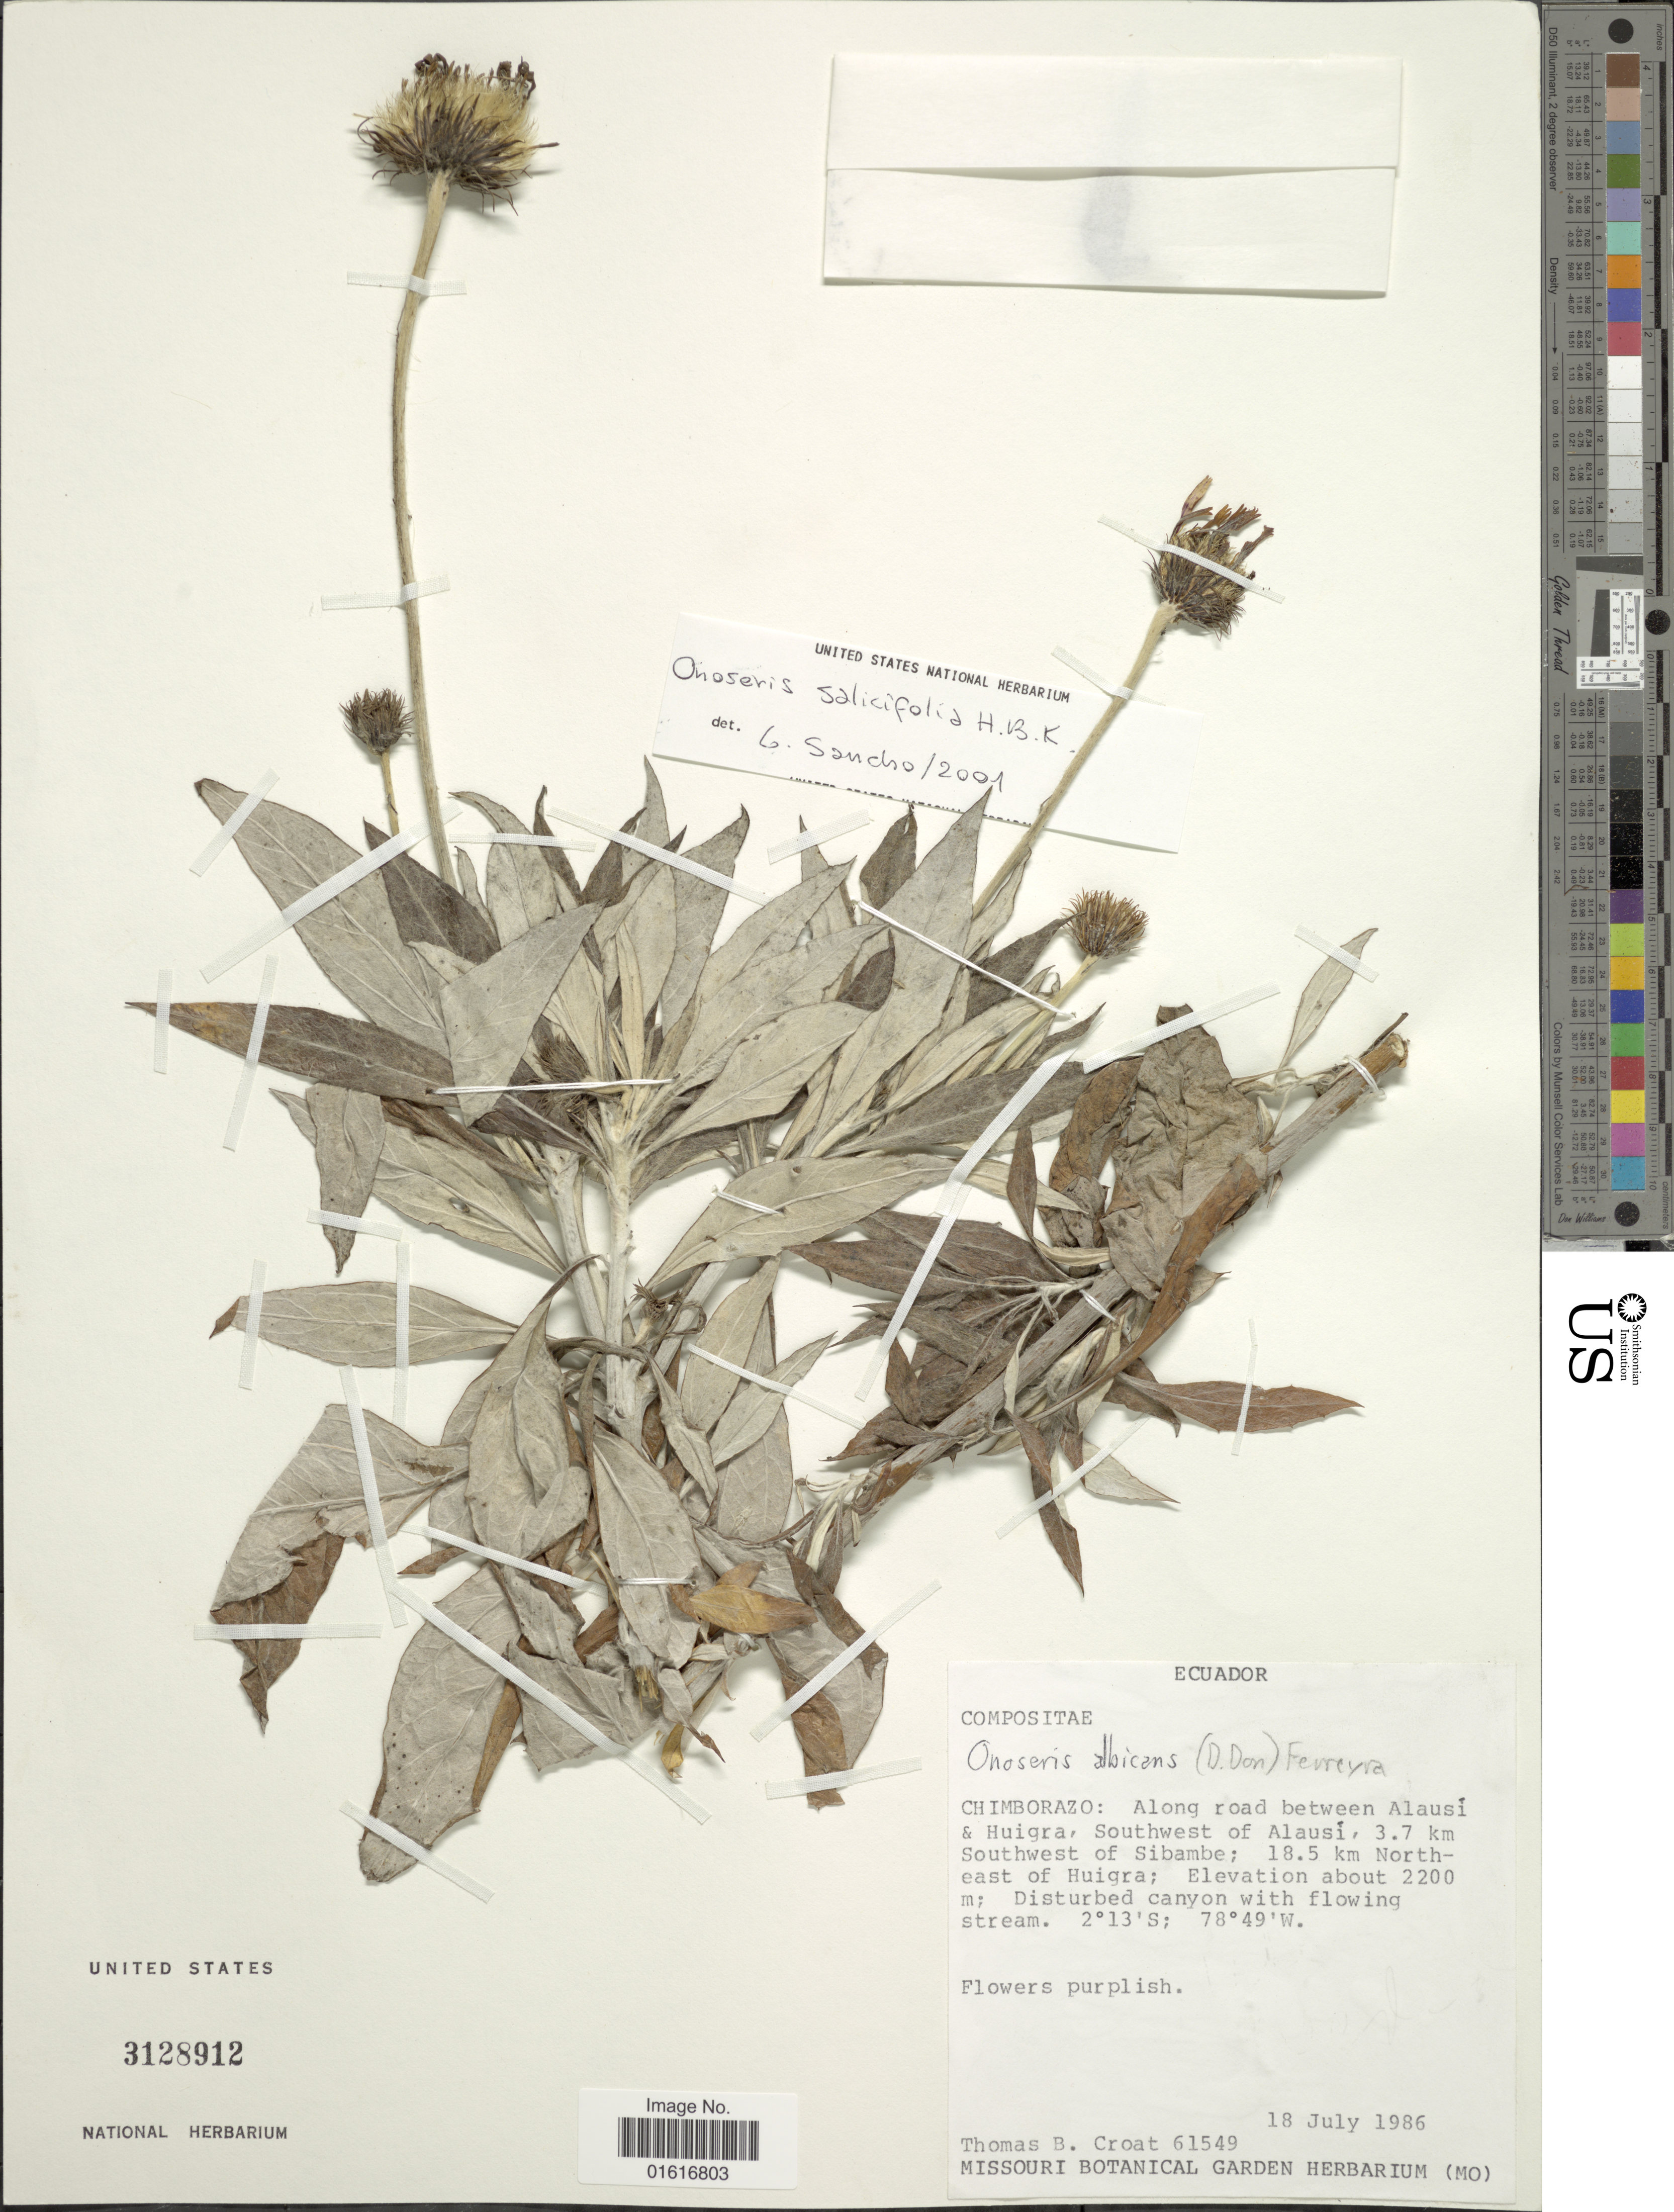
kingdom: Plantae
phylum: Tracheophyta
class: Magnoliopsida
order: Asterales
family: Asteraceae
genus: Onoseris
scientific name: Onoseris salicifolia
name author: Kunth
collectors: T. B. Croat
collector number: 61549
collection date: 1986-07-18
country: Ecuador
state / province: Chimborazo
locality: Along road between Alausi & Huigra, Southwest of Alausi, 3.7 km southwest of Sibambe; 18.5 km Northeast of Huigra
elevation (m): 2200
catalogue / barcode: US 3128912